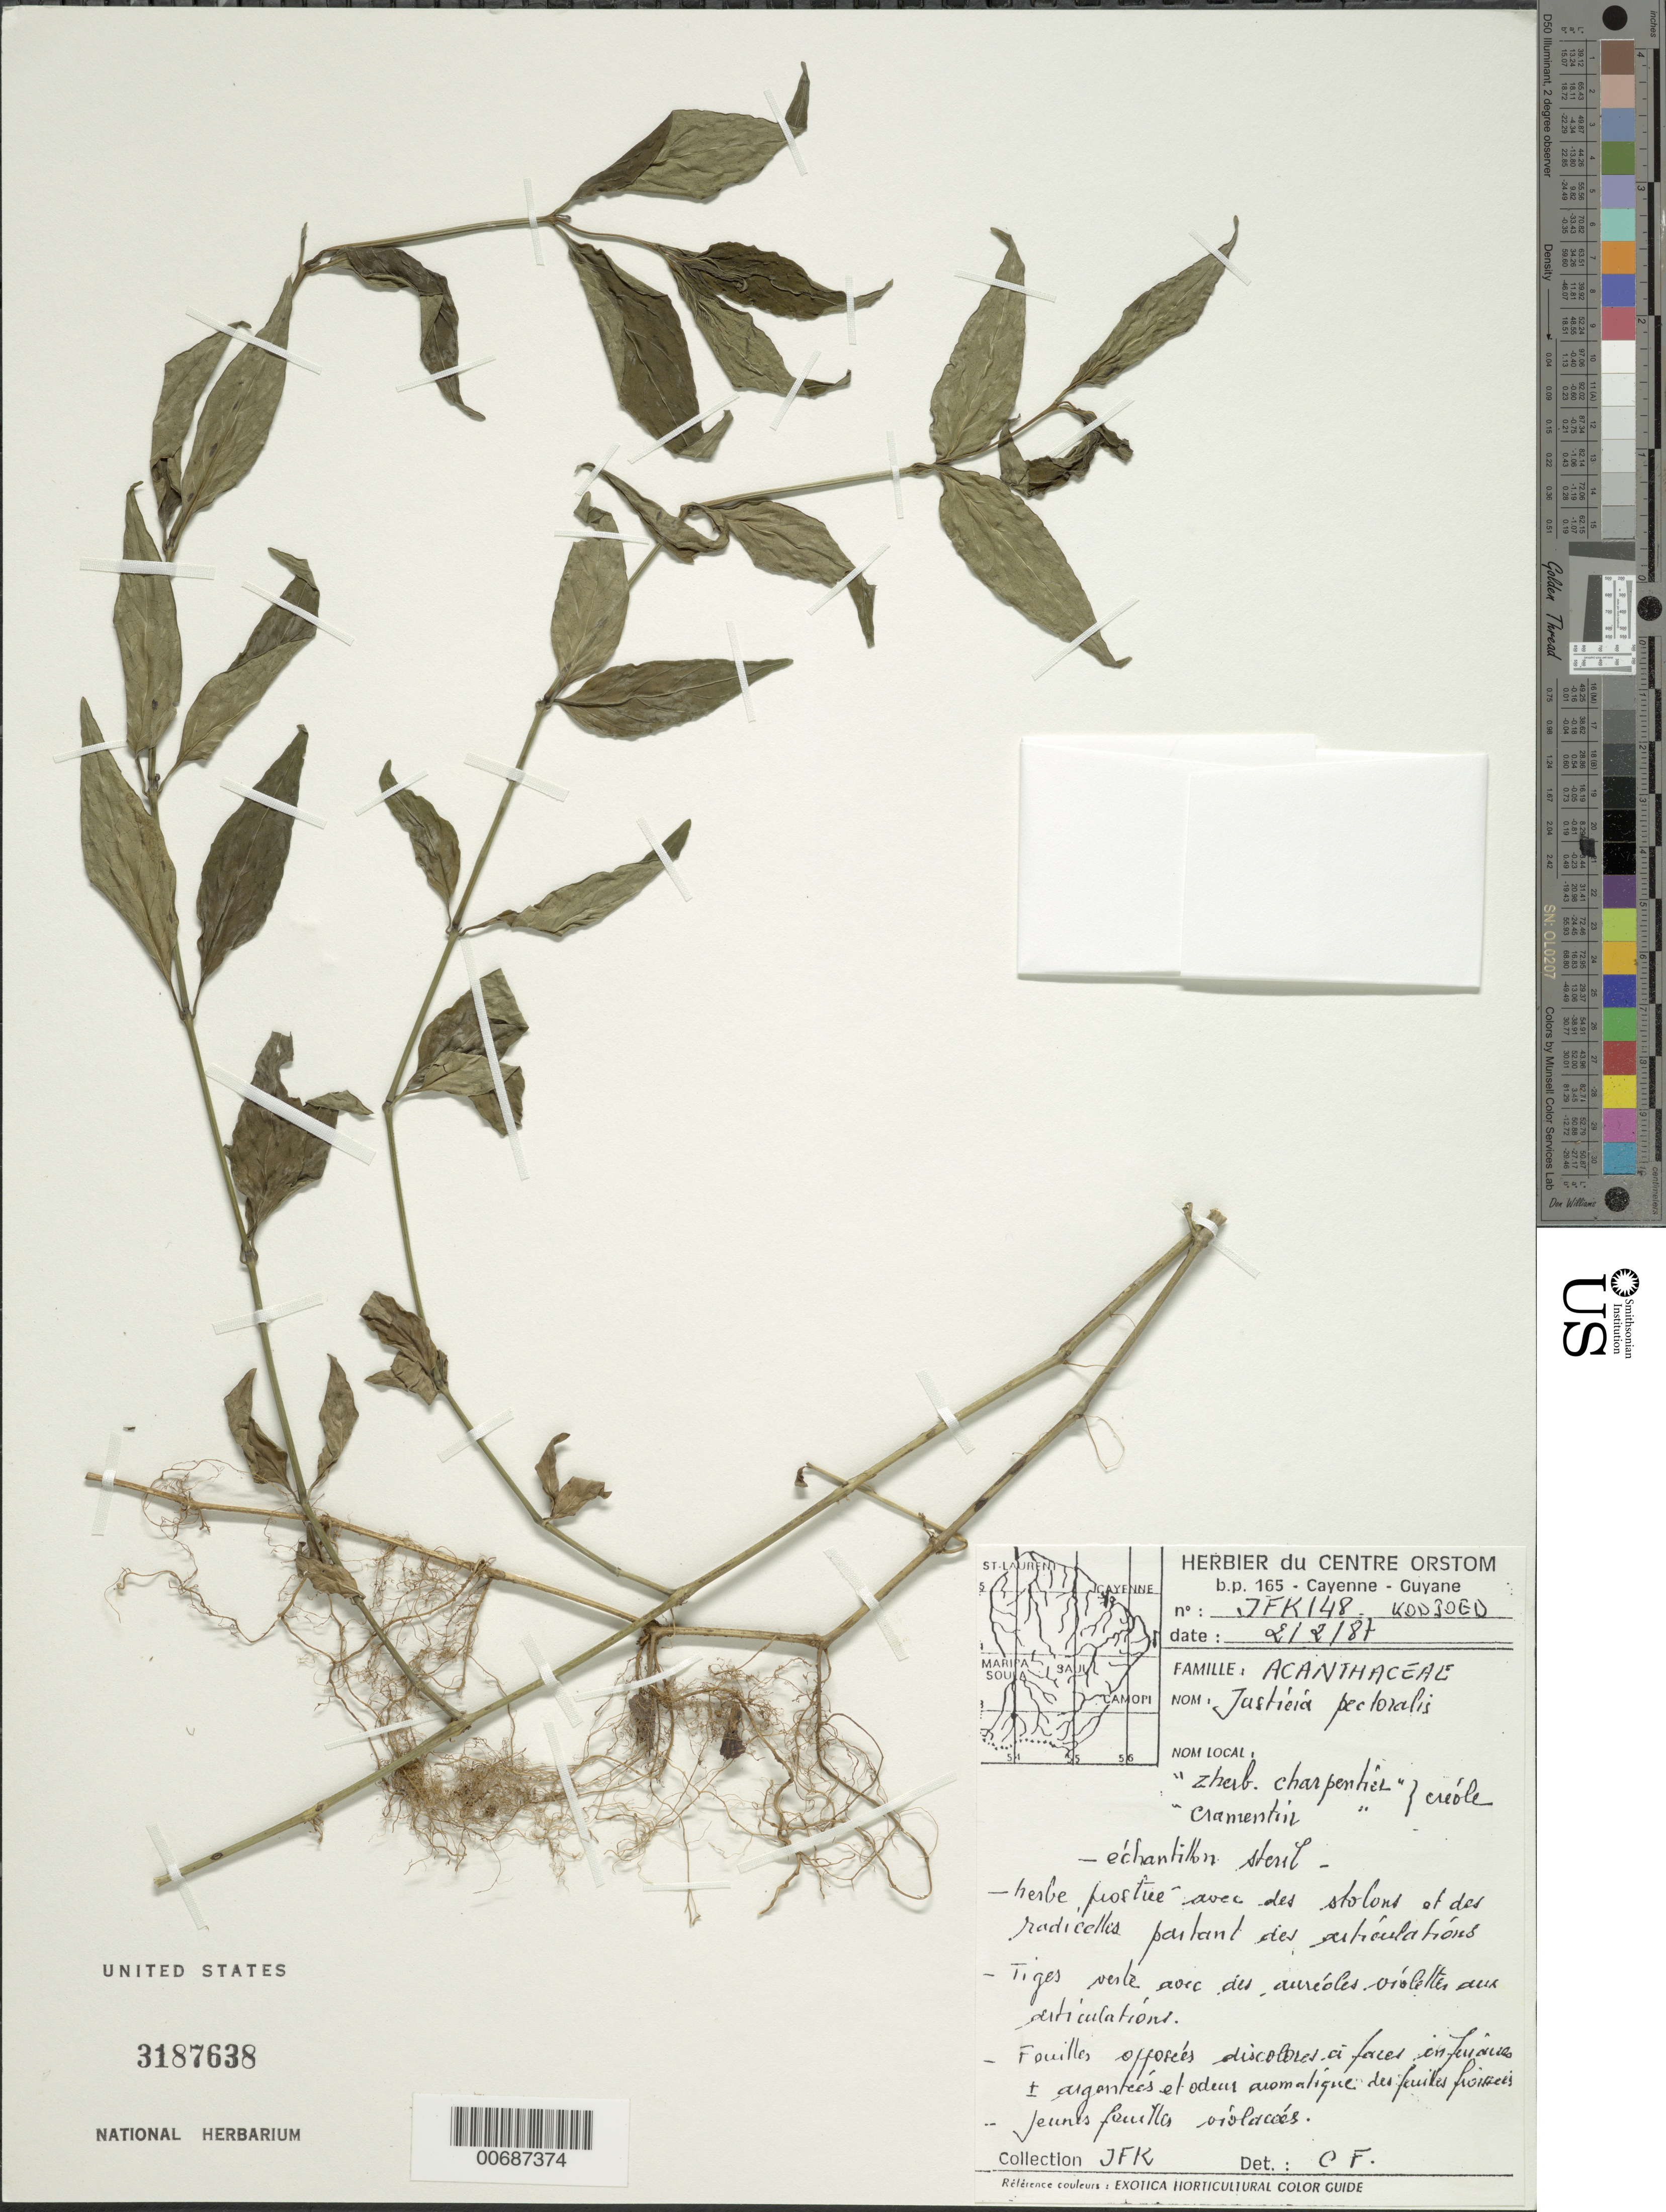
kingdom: Plantae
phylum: Tracheophyta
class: Magnoliopsida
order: Lamiales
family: Acanthaceae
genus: Justicia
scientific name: Justicia pectoralis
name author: Jacq.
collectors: J. Kodjoed-Bonneton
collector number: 148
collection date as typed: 2-Feb-87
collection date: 1987-02-02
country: French Guiana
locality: Ferme Vidal - Ile de Cayenne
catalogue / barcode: US 3187638